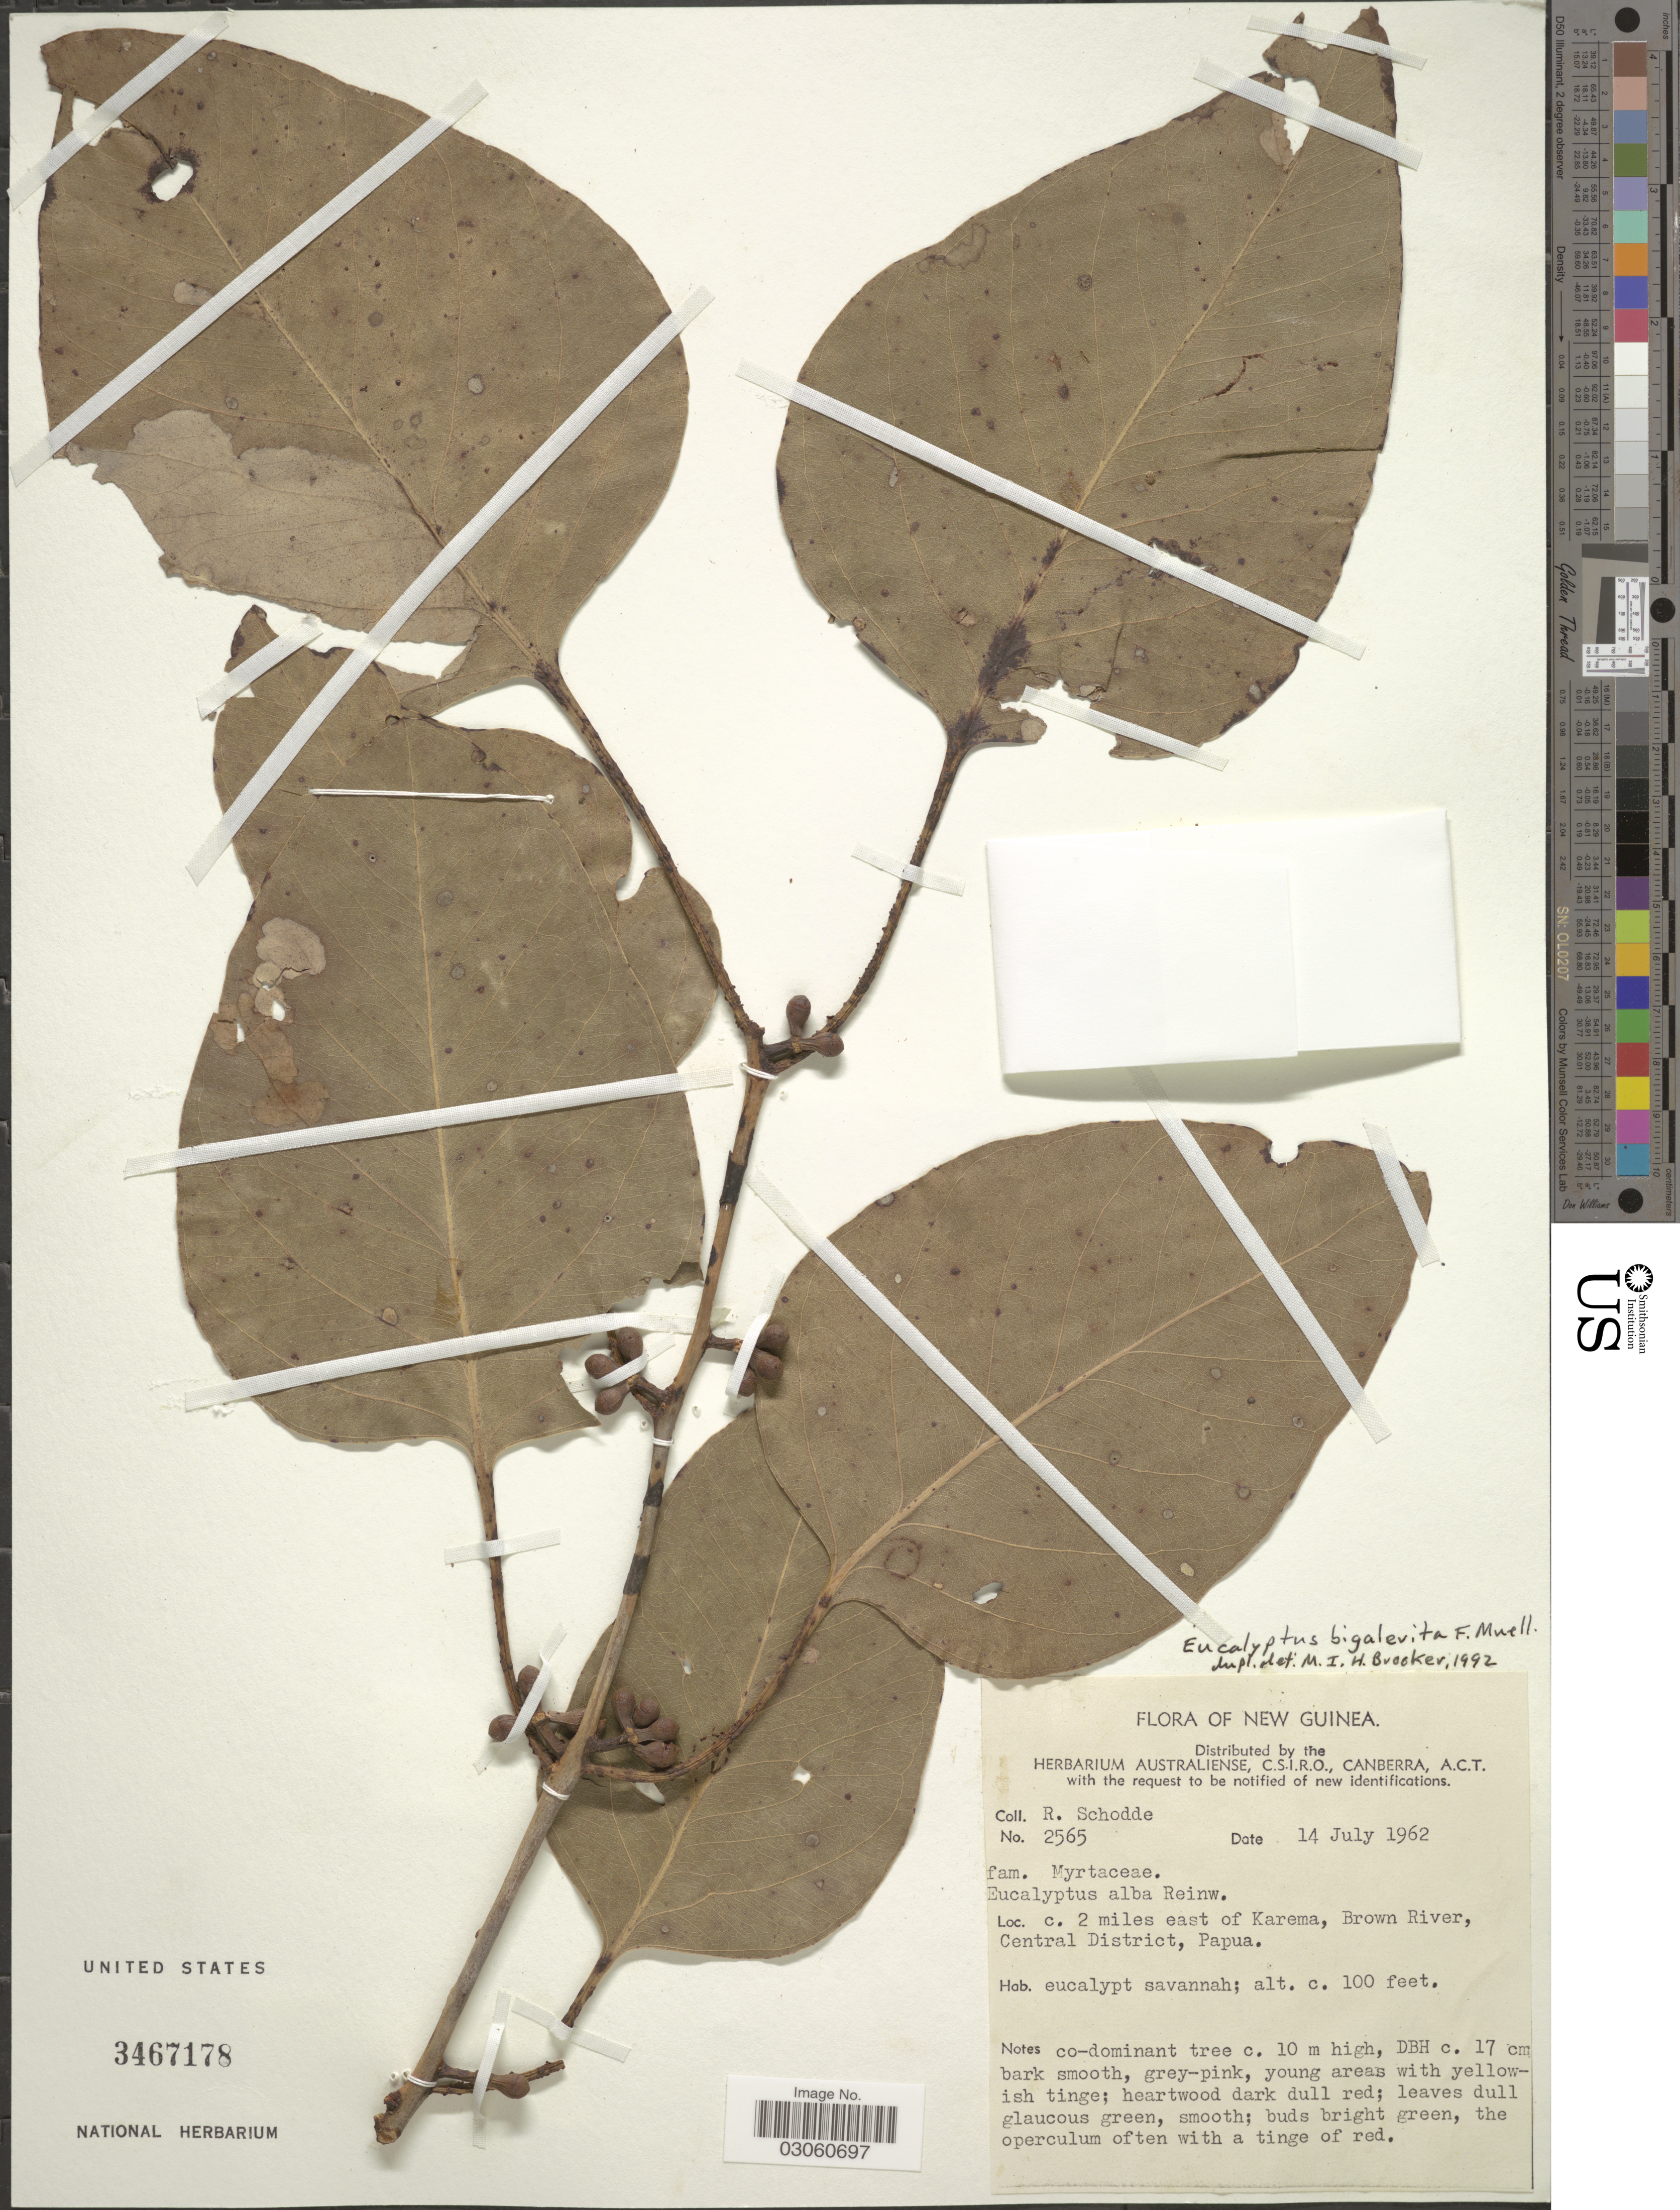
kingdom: Plantae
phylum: Tracheophyta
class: Magnoliopsida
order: Myrtales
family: Myrtaceae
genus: Eucalyptus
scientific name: Eucalyptus bigalerita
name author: F. Muell.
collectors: R. Schodde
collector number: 2565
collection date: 1962-07-14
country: Papua New Guinea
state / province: Central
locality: New Guinea, c. 2 miles east of Karema, Brown River, Central District, Papua.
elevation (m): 30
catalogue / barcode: US 3467178